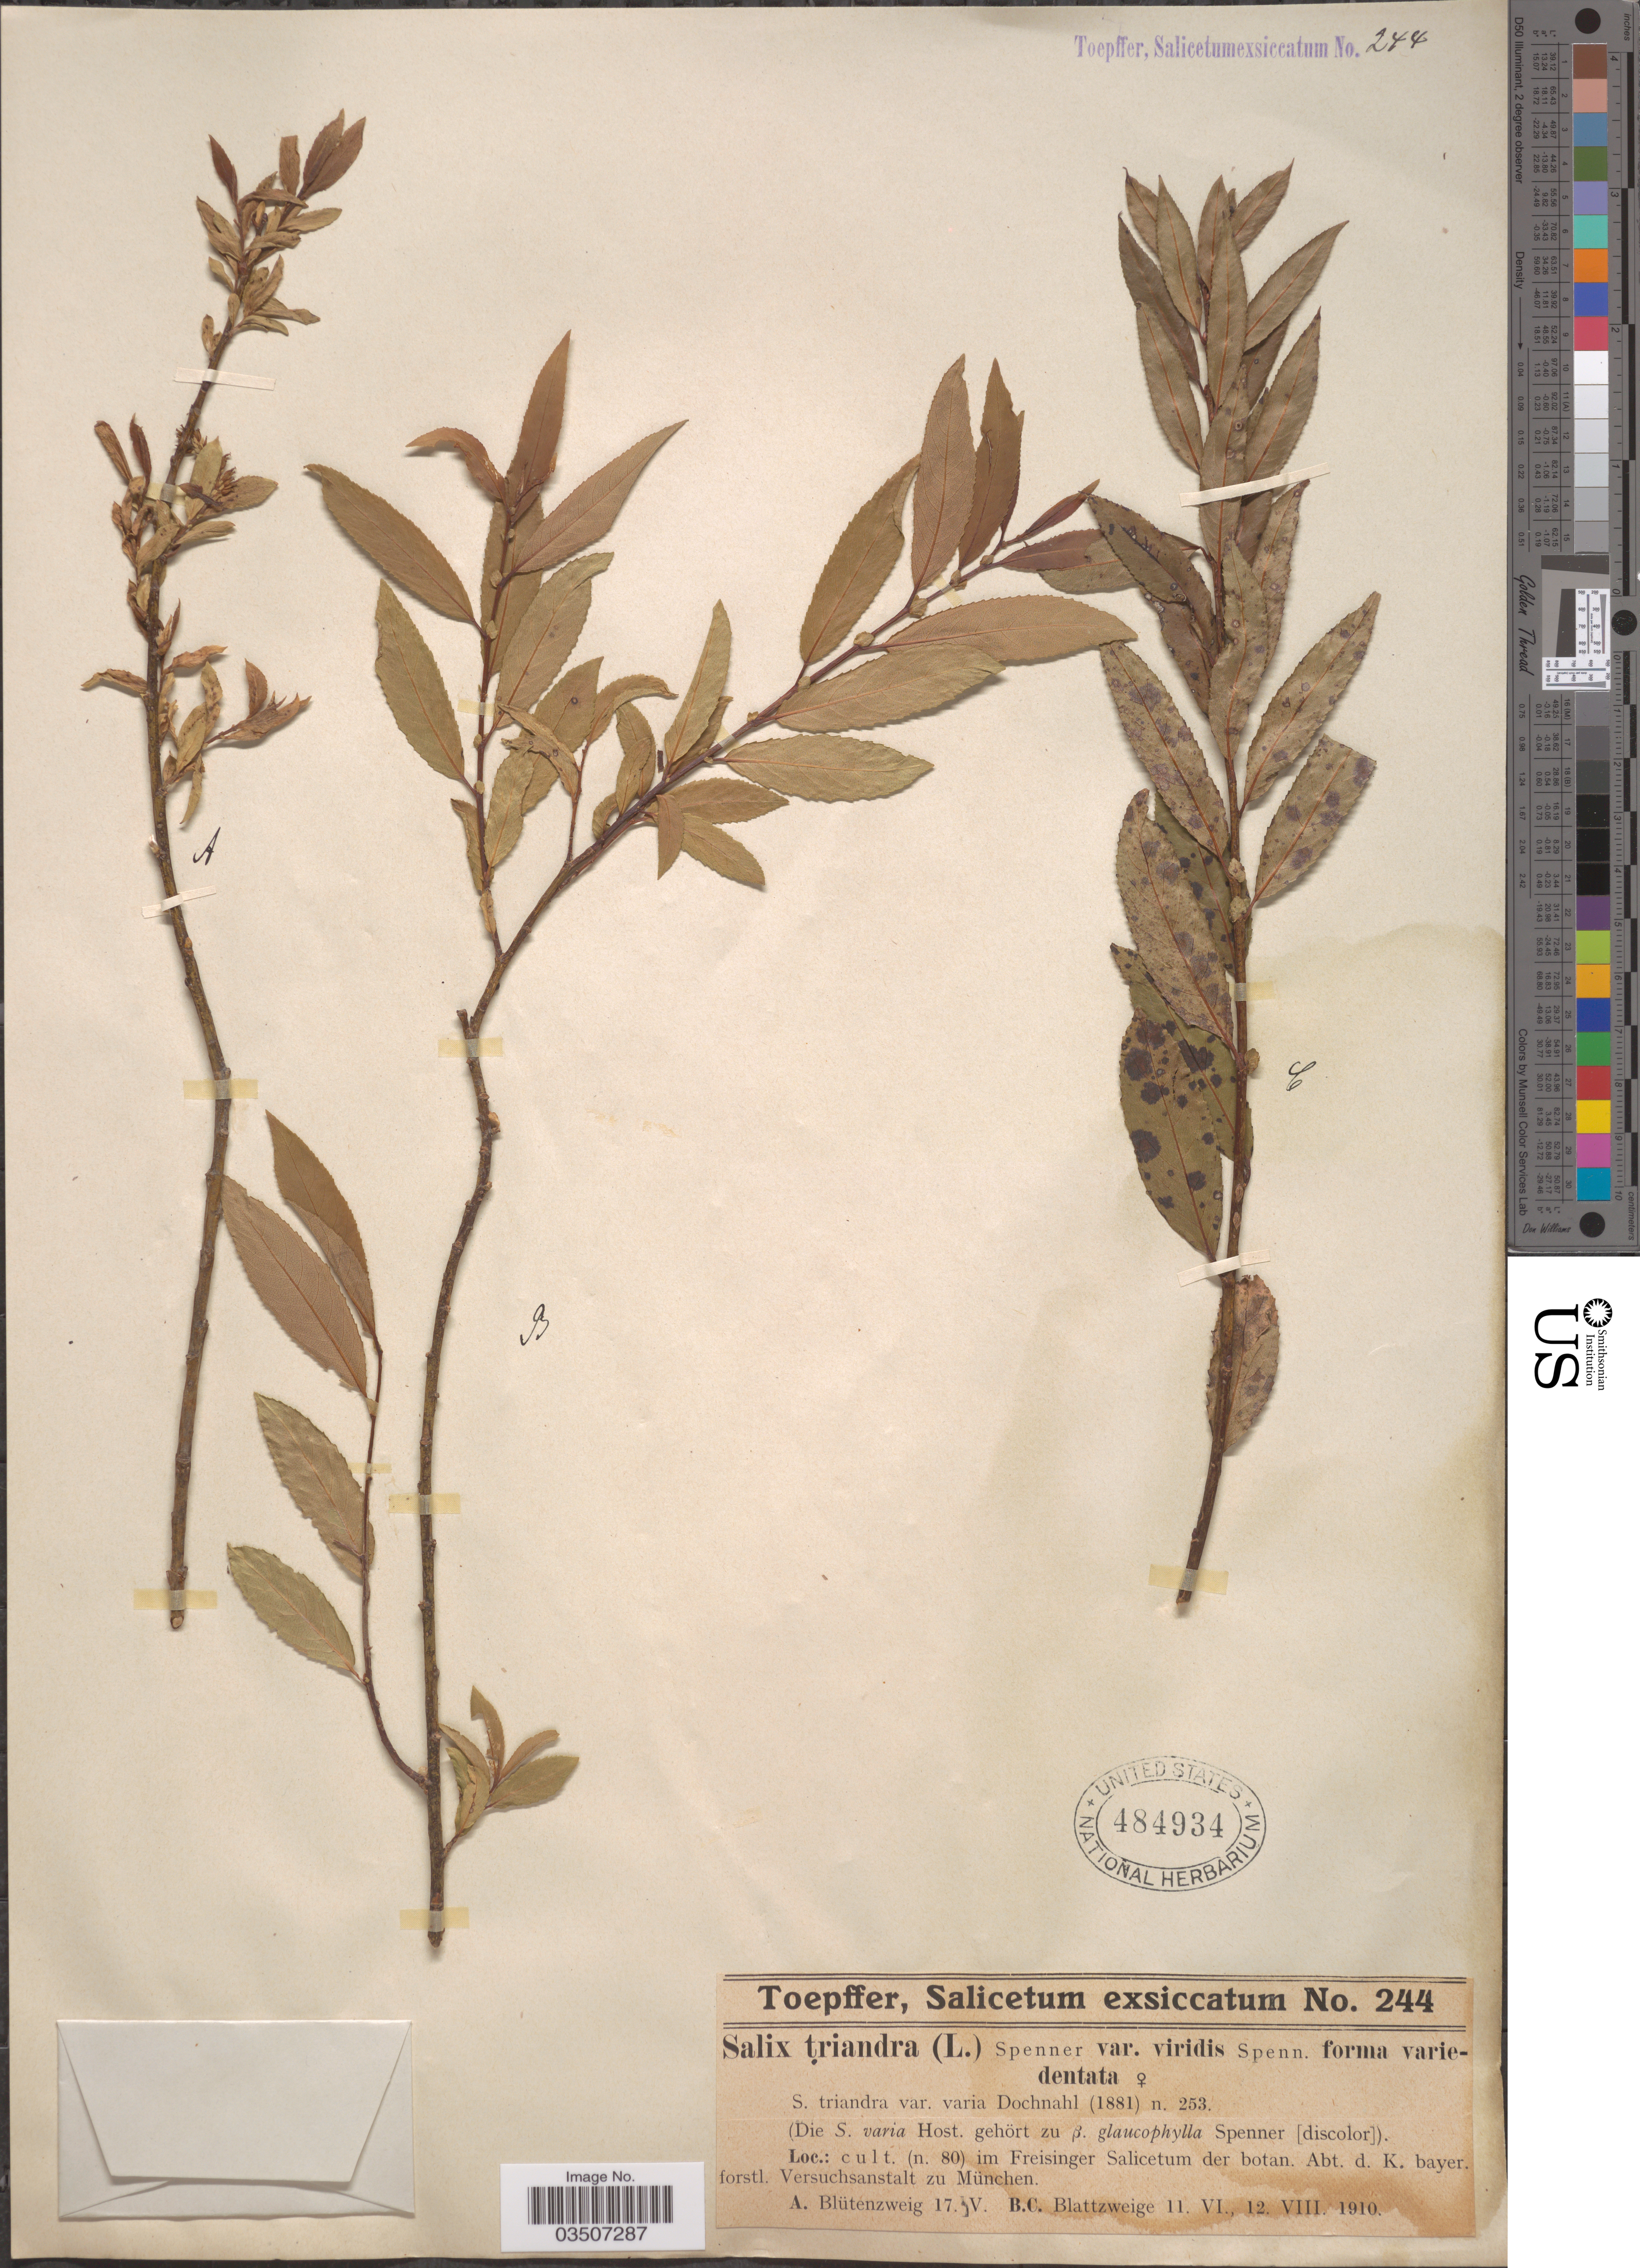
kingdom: Plantae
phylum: Tracheophyta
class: Magnoliopsida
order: Malpighiales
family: Salicaceae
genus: Salix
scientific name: Salix triandra var. viridis f. dentata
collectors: A. Toepffer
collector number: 244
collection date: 1910-05-17/1910-08-12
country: Germany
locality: Im Freisinger Salicetum der botan. Abt. d. K. bayer. forstl. Versuchsanstalt zu München.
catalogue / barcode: US 484934